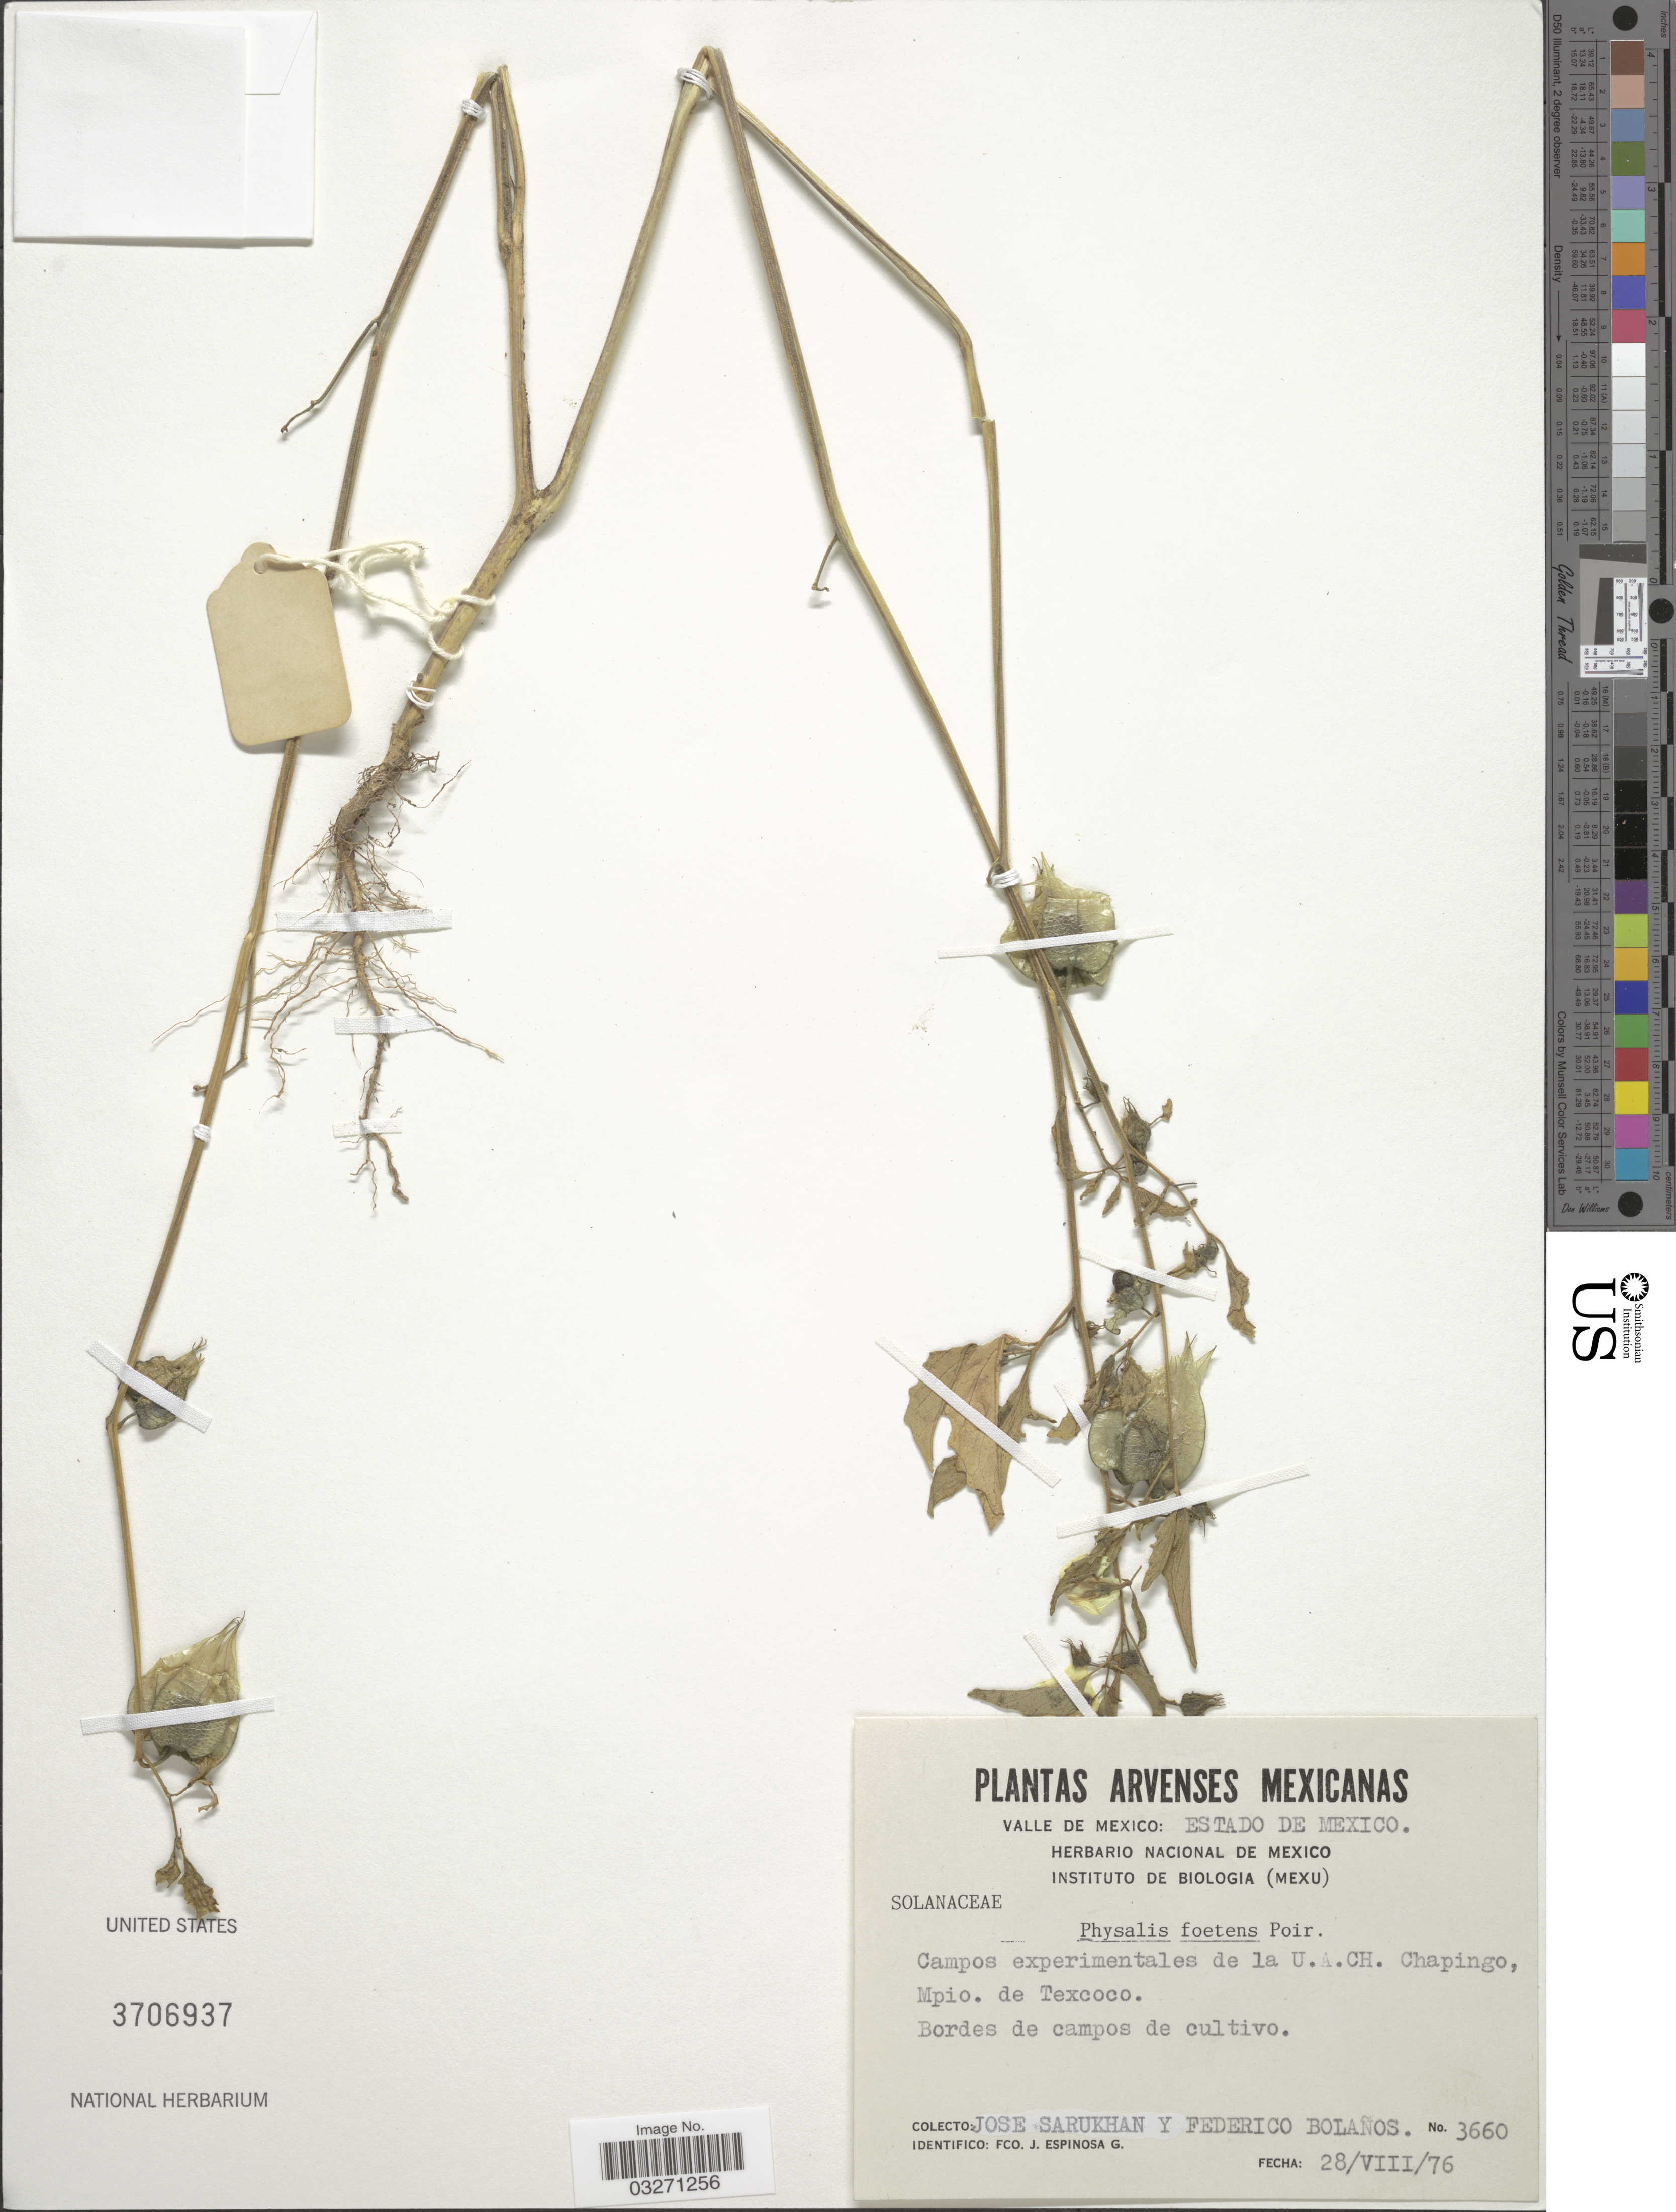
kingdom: Plantae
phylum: Tracheophyta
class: Magnoliopsida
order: Solanales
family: Solanaceae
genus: Physalis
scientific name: Physalis foetens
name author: Poir.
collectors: Sarukhán K., J. & F. Bolaños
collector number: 3660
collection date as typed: Transcribed d/m/y: 28/8/76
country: Mexico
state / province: México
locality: Valle de Mexico, Campos experimentales de la U.A.CH. Chapingo, Mpio. de Texcoco.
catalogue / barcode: US 3706937